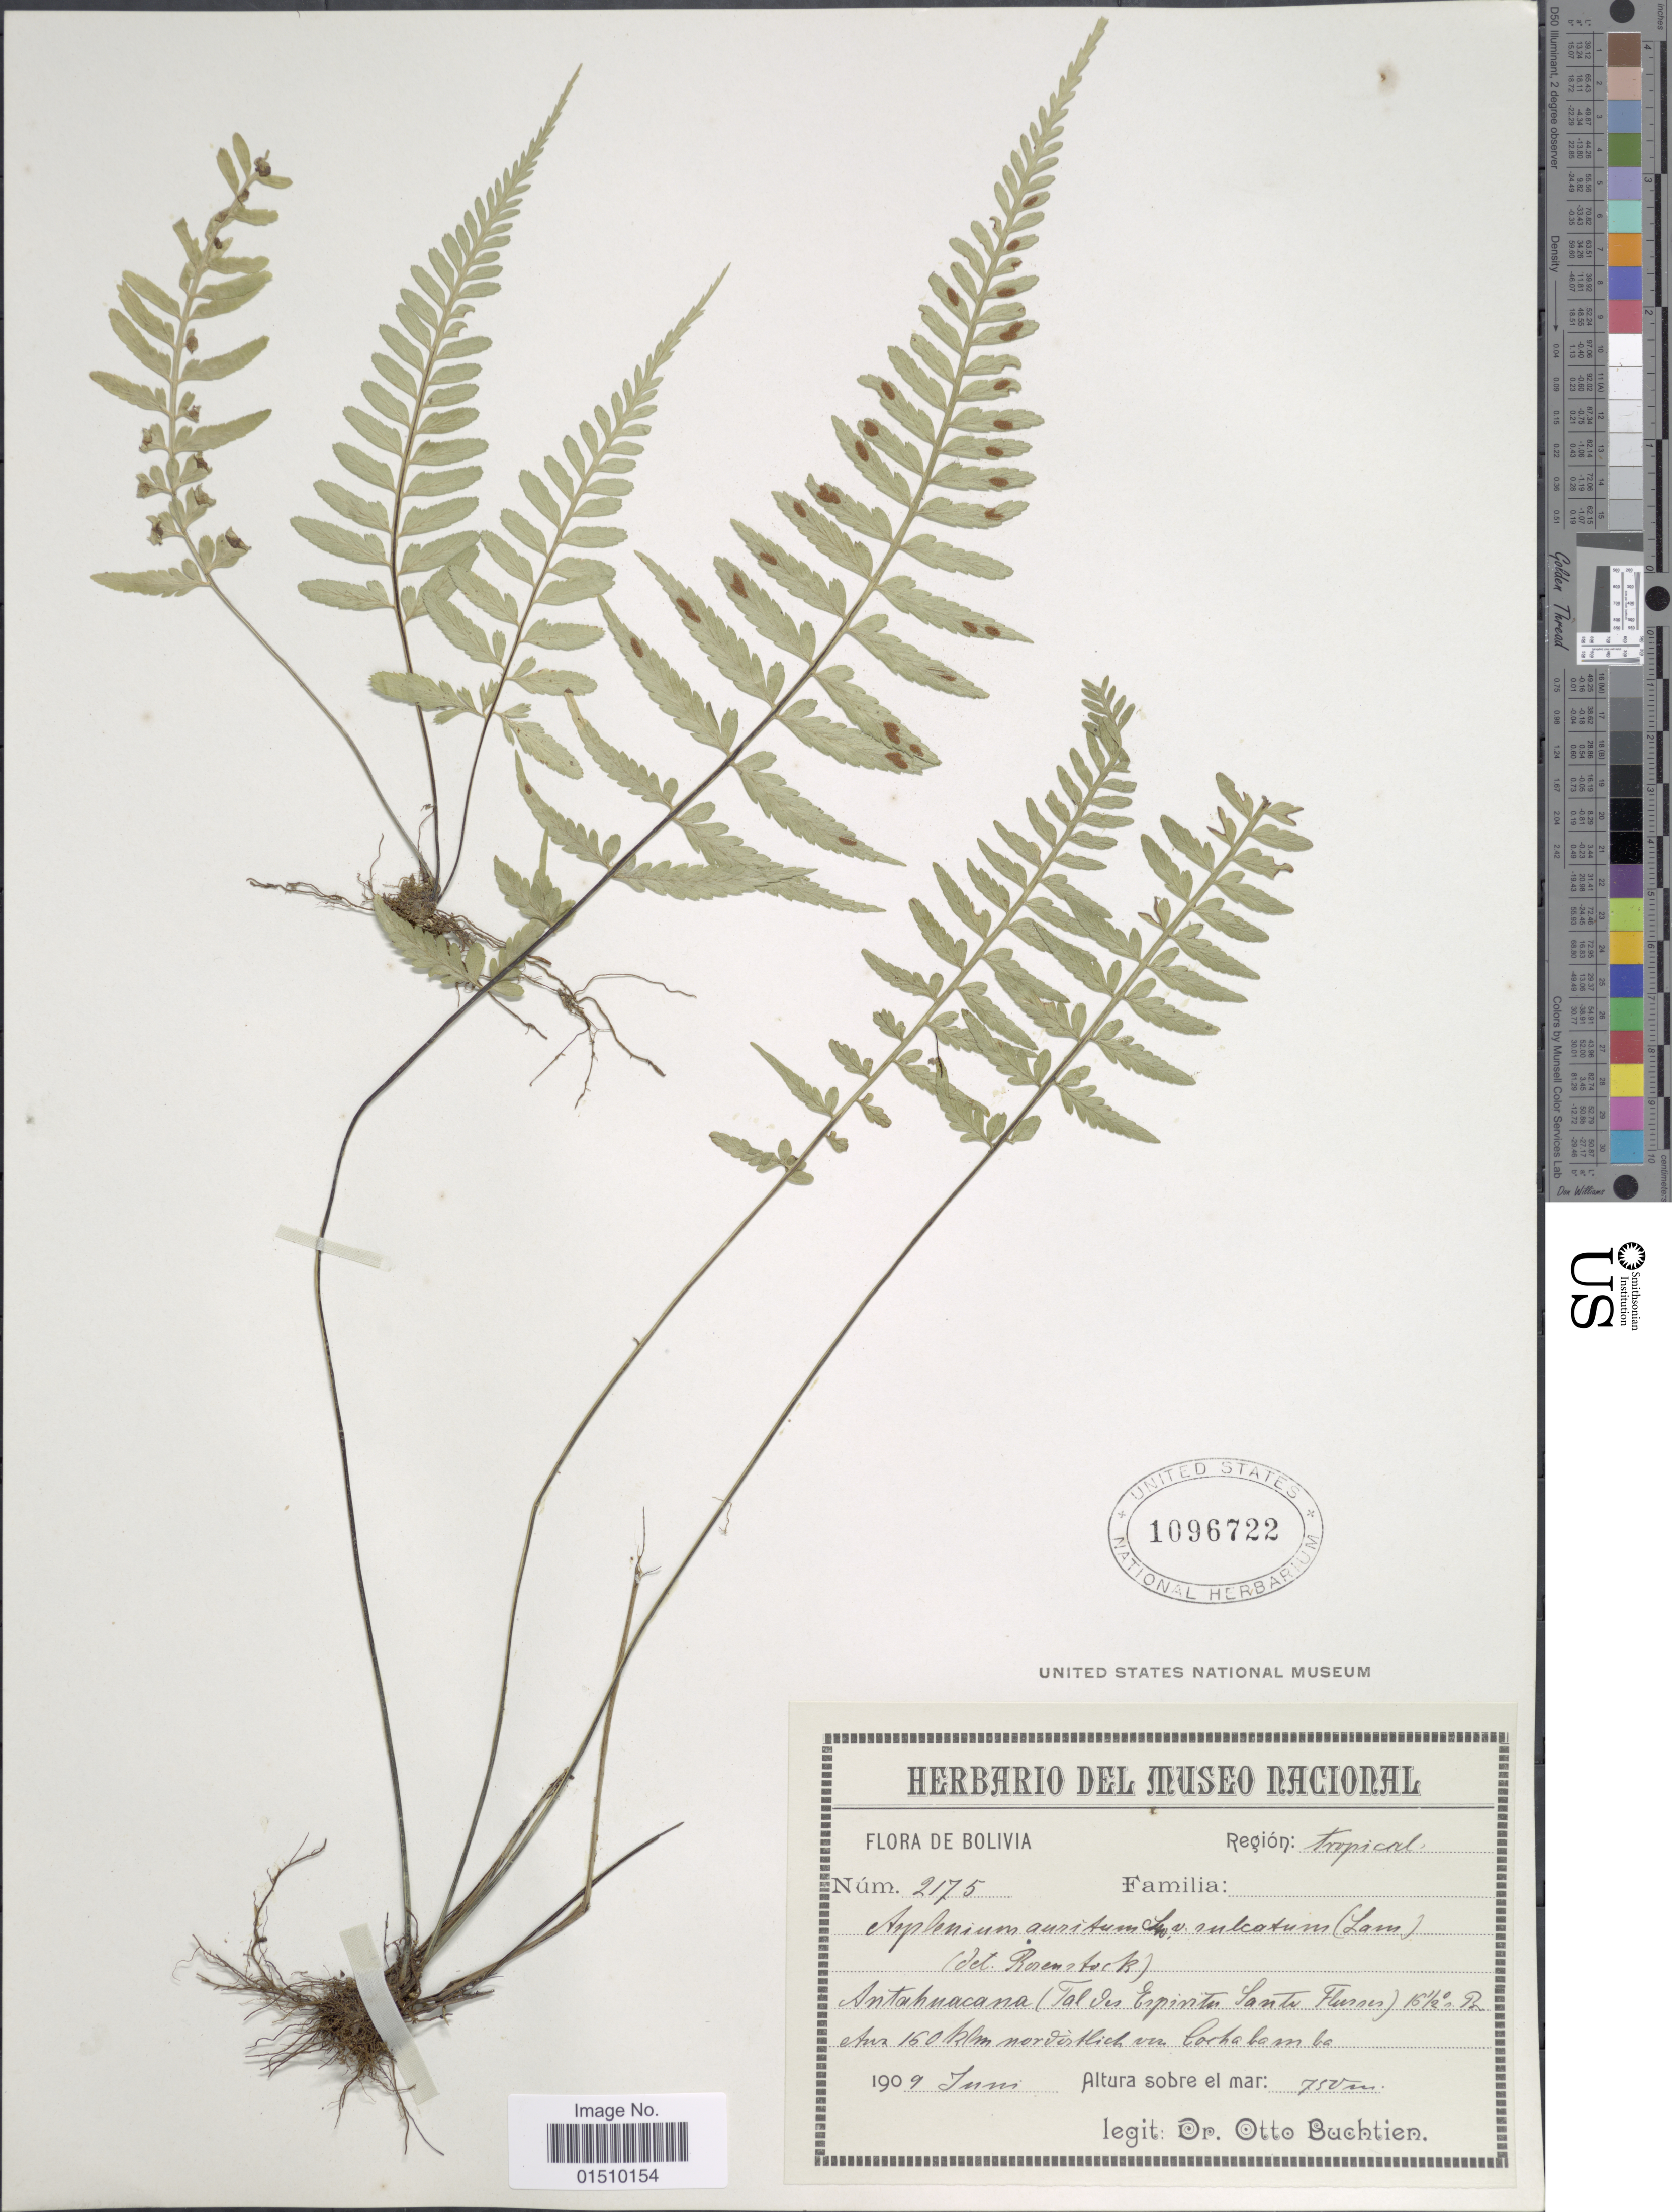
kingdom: Plantae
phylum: Tracheophyta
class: Polypodiopsida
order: Polypodiales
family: Aspleniaceae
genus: Asplenium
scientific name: Asplenium auritum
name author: Sw.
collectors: O. Buchtien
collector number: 2175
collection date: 1909-06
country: Bolivia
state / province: Cochabamba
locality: Bolivia, Antahuacana (Talves Espinta Santa Flussen), 15 1/2 to enter 150 klm, nervirtlich ver Cochabamba.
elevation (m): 750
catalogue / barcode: US 1096722